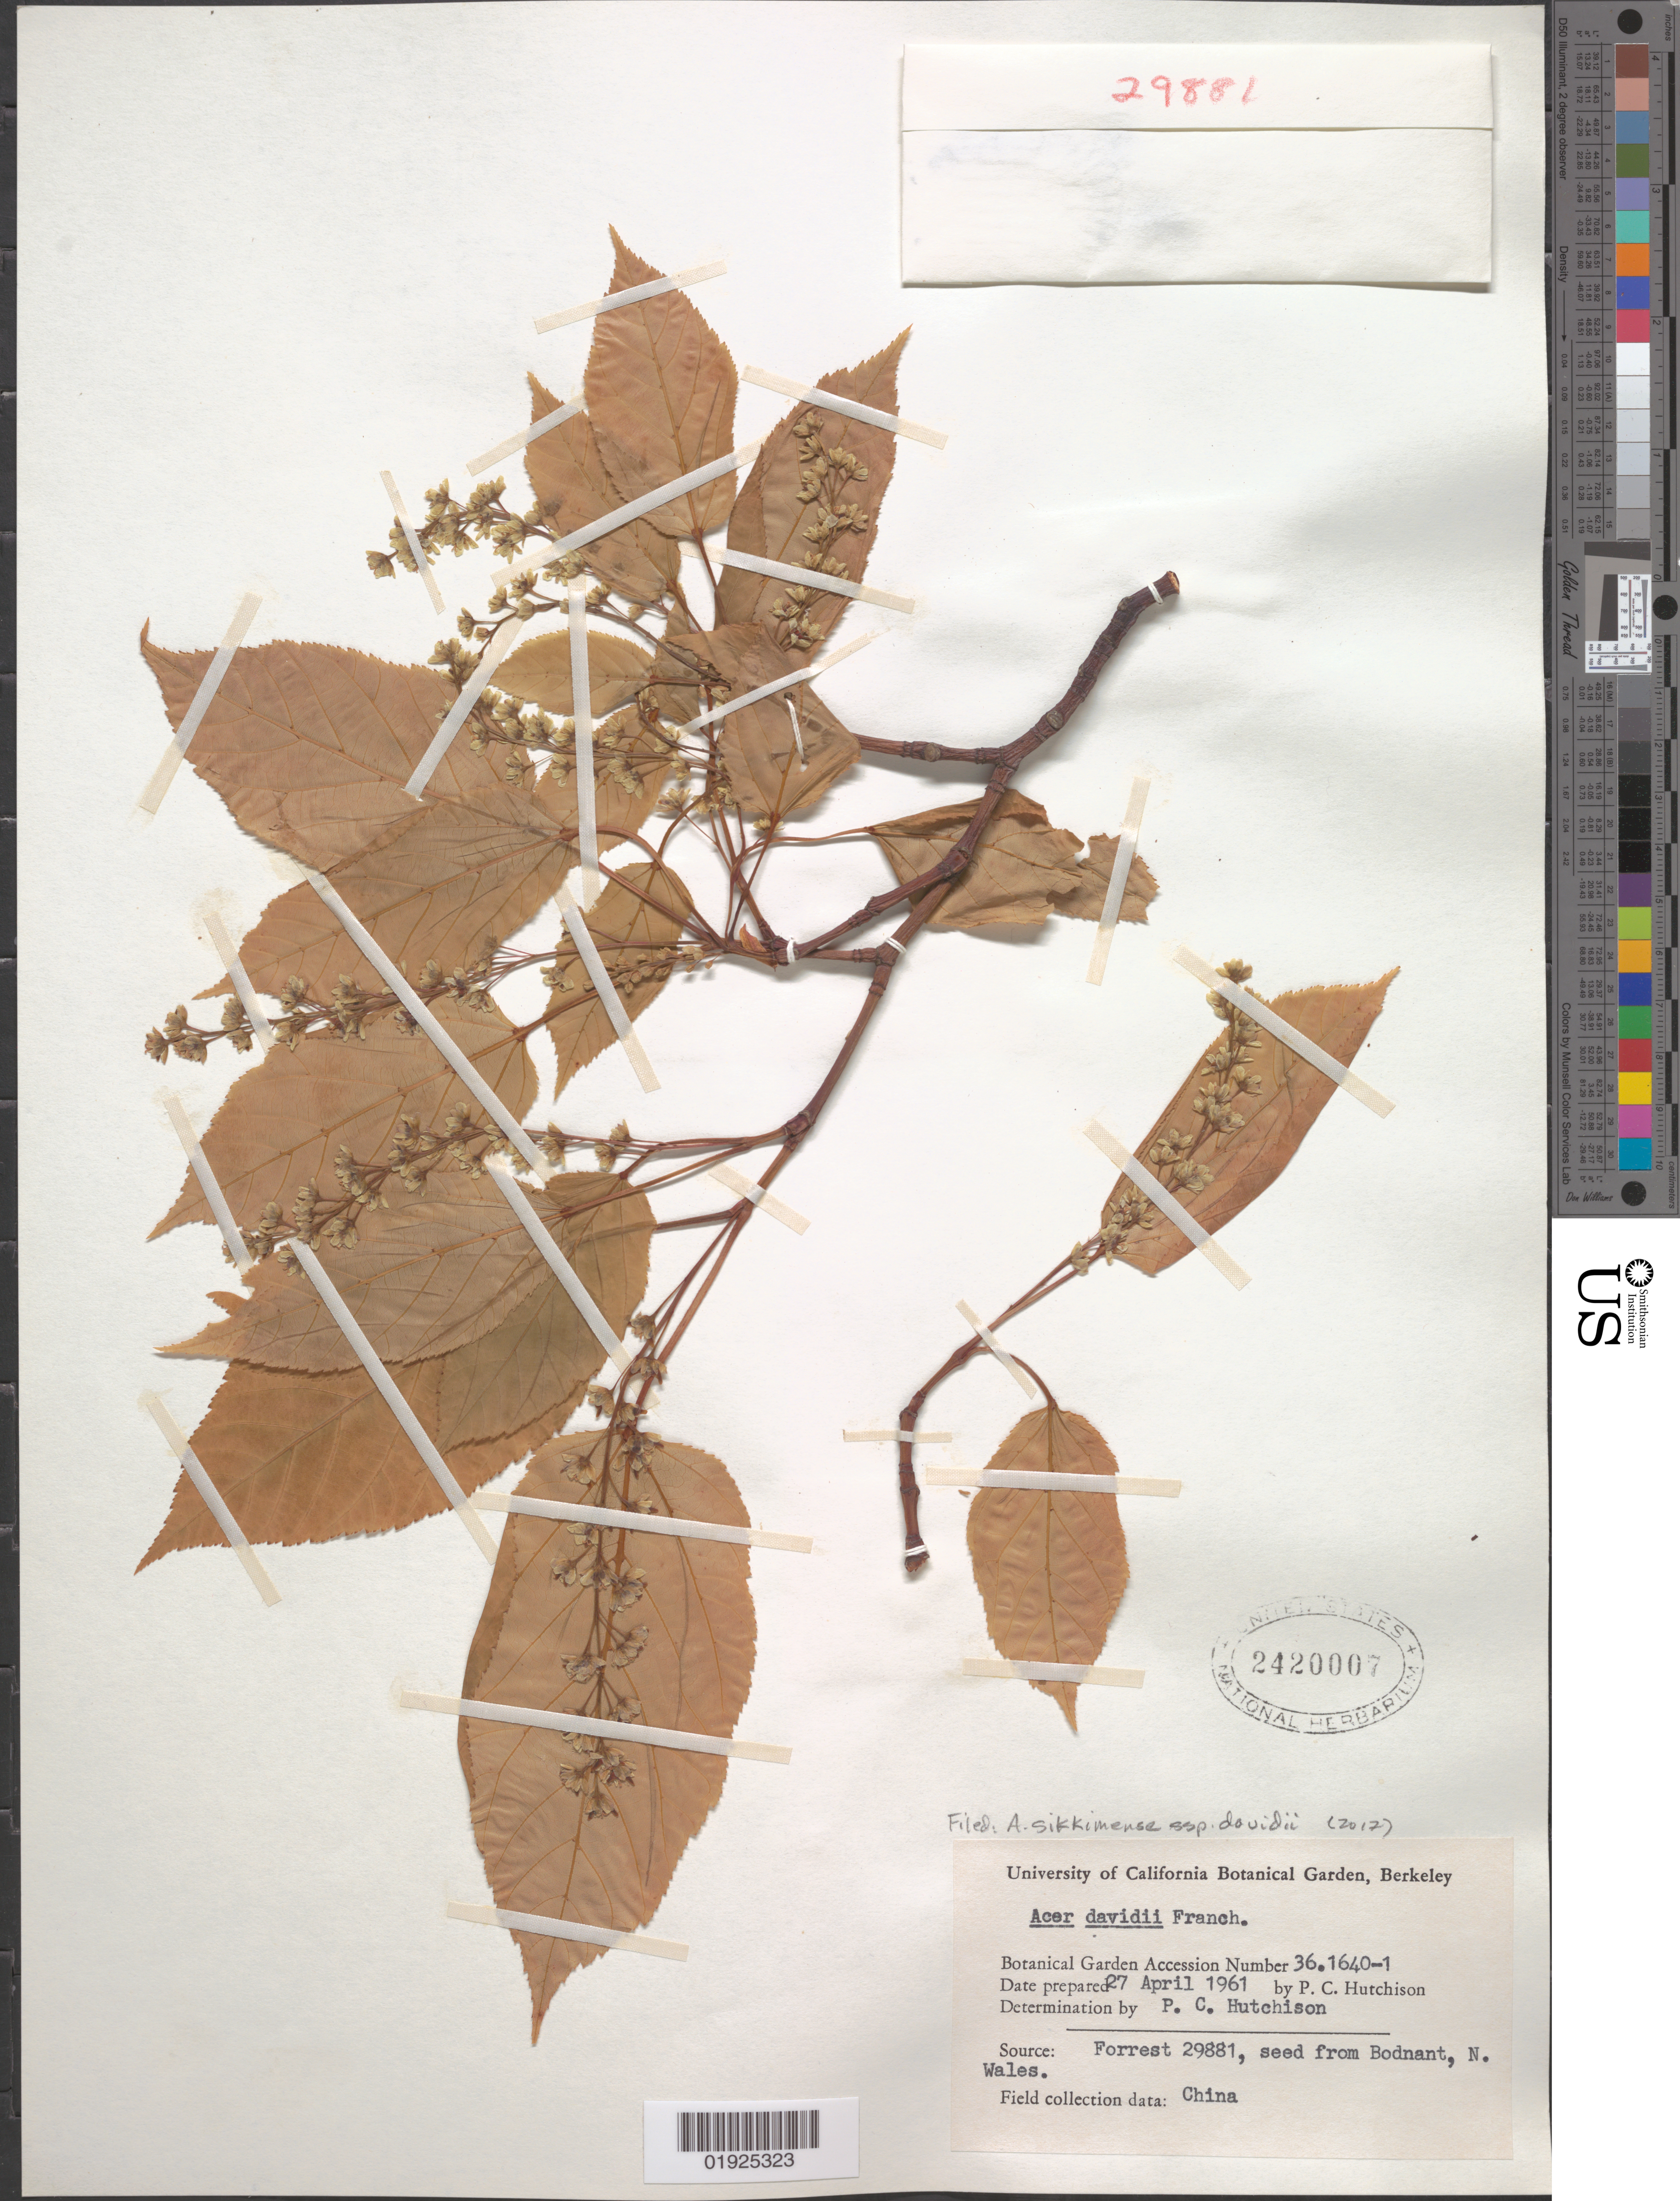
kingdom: Plantae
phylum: Tracheophyta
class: Magnoliopsida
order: Sapindales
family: Sapindaceae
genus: Acer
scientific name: Acer sikkimense subsp. davidii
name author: (Franch.) Wesm.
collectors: P. C. Hutchison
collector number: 36.1640-1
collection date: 1961-04-27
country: United States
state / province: California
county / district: Alameda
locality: Berkeley. University of California Botanical Garden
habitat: Botanical garden, cultivated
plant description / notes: From label: "Source: Forrest 29881, seed from Bodnant, N. Wales. Field collection data: China."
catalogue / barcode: US 2420007